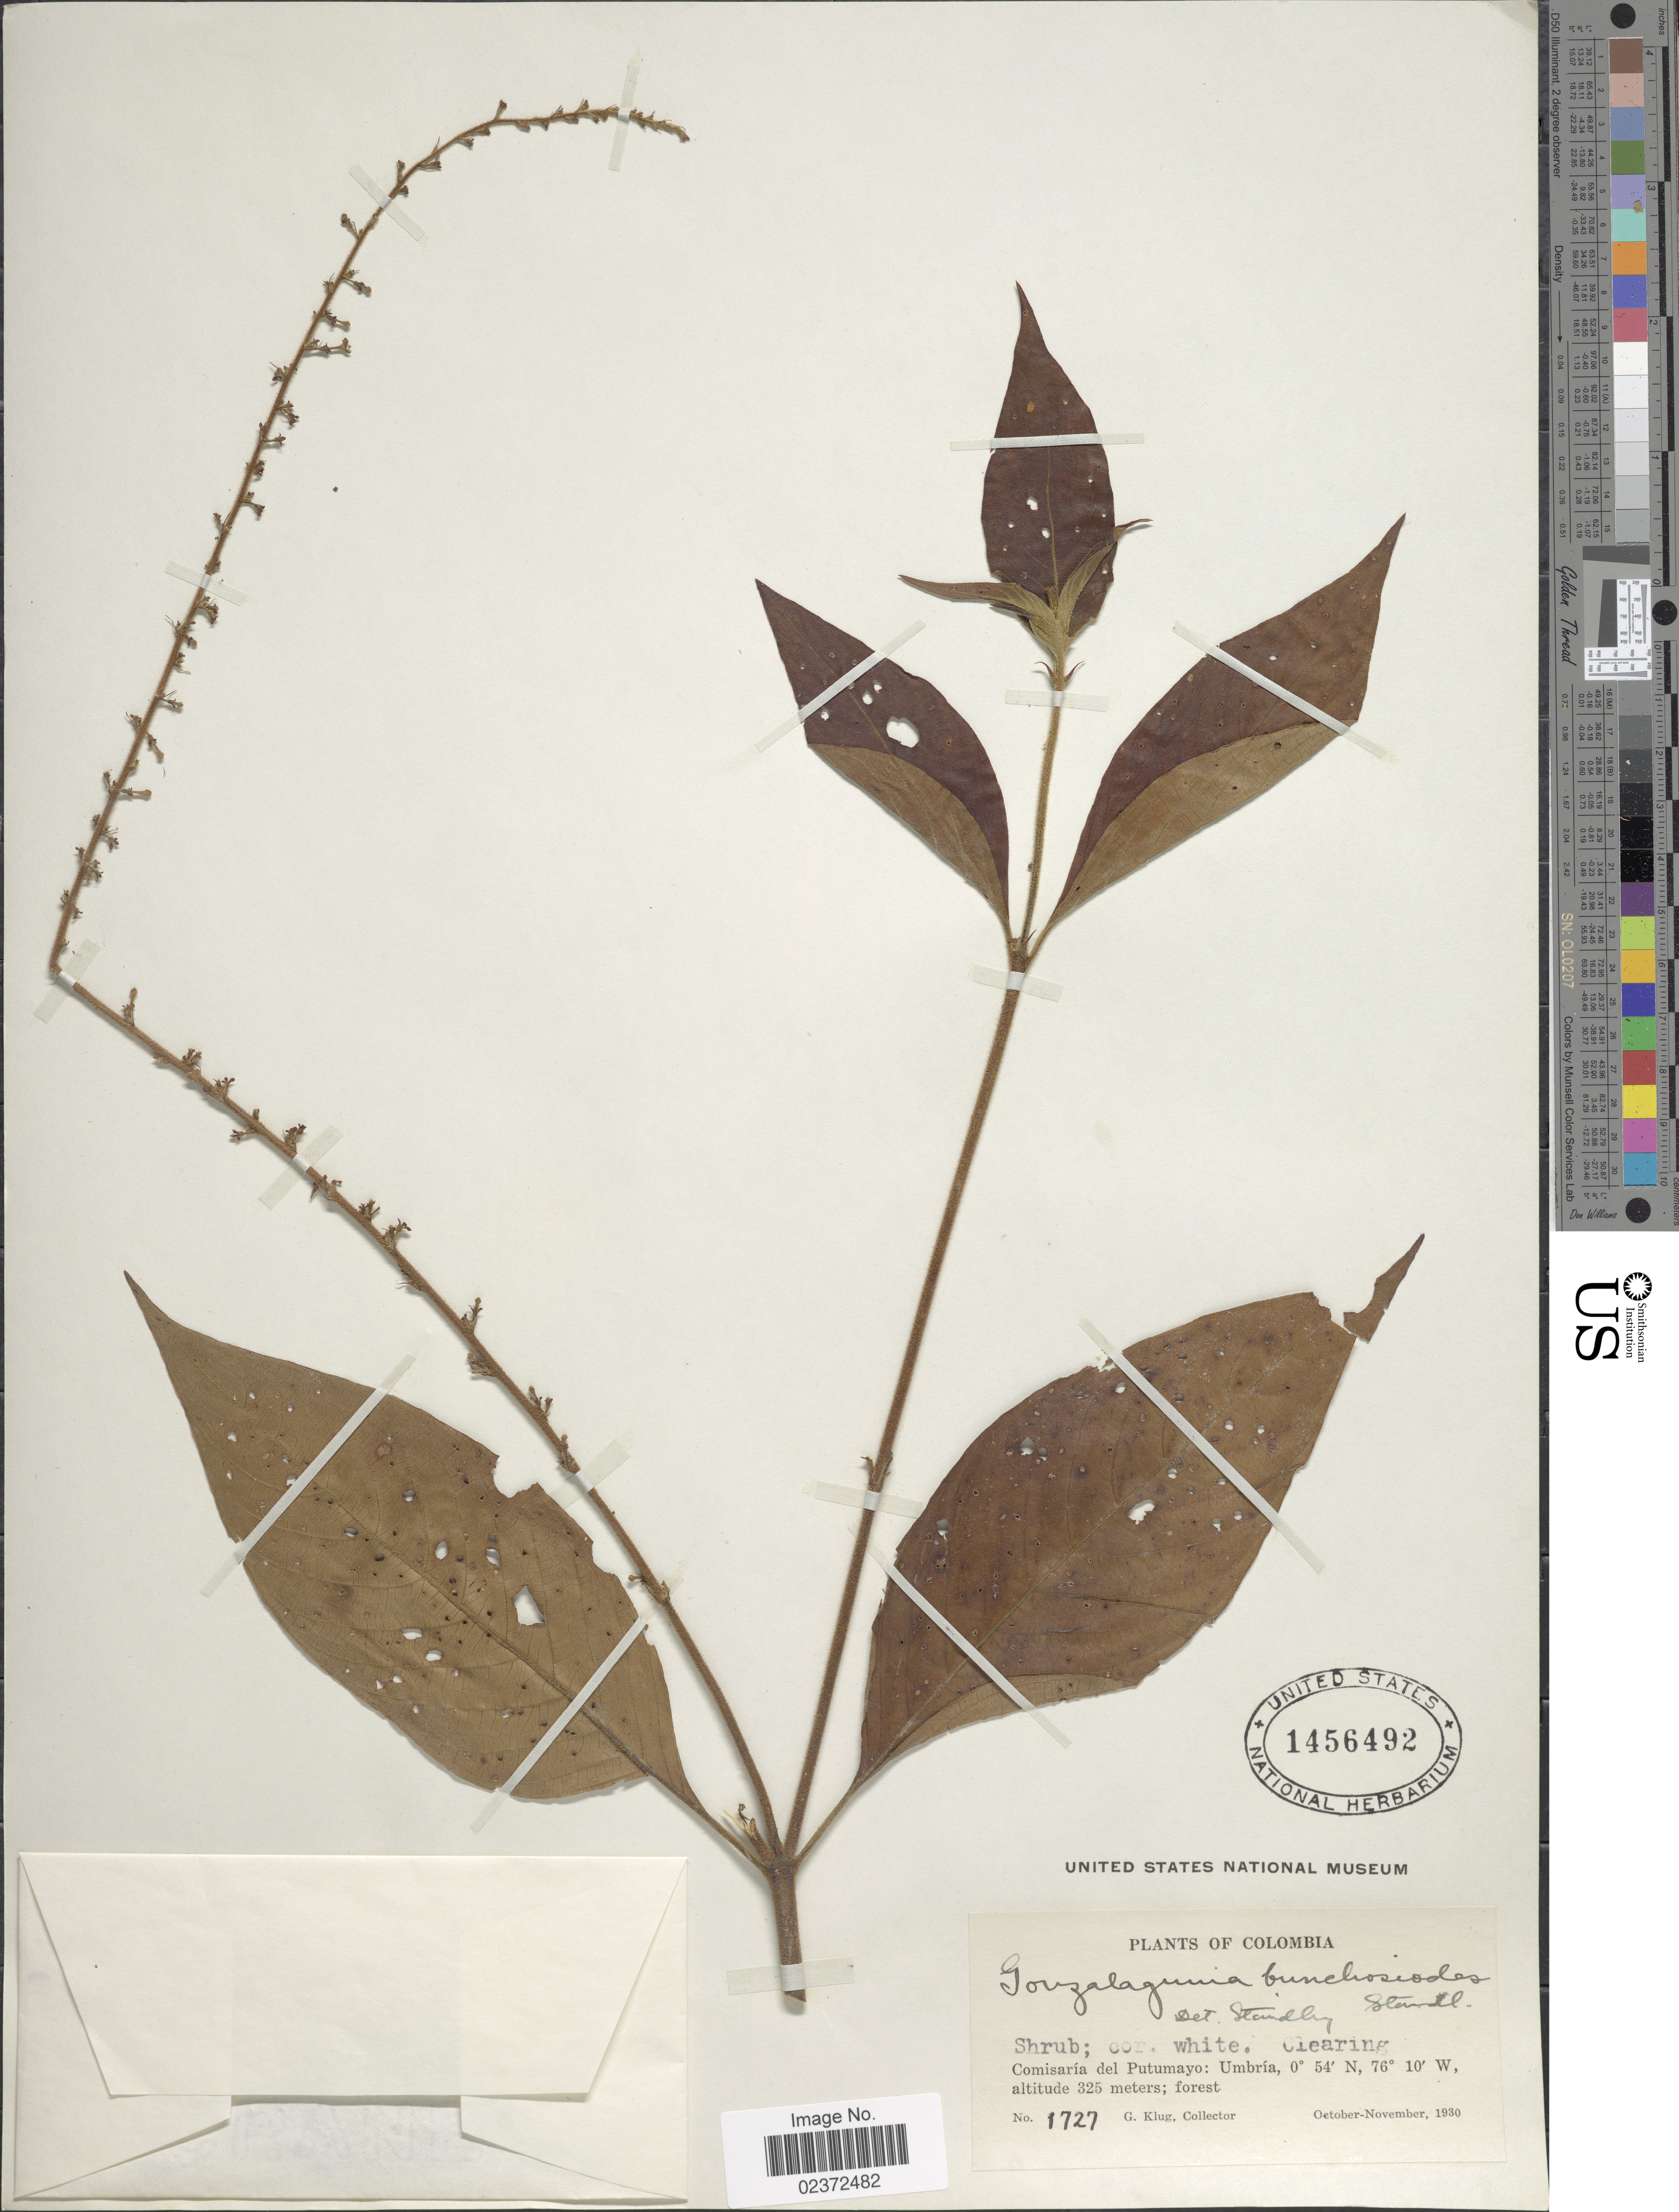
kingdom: Plantae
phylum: Tracheophyta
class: Magnoliopsida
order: Gentianales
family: Rubiaceae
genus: Gonzalagunia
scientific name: Gonzalagunia bunchosioides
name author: Standl.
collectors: G. Klug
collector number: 1727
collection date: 1930-10/1930-11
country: Colombia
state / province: Putumayo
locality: Comisaría del Putumayo: Umbría; forest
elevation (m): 325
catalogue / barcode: US 1456492